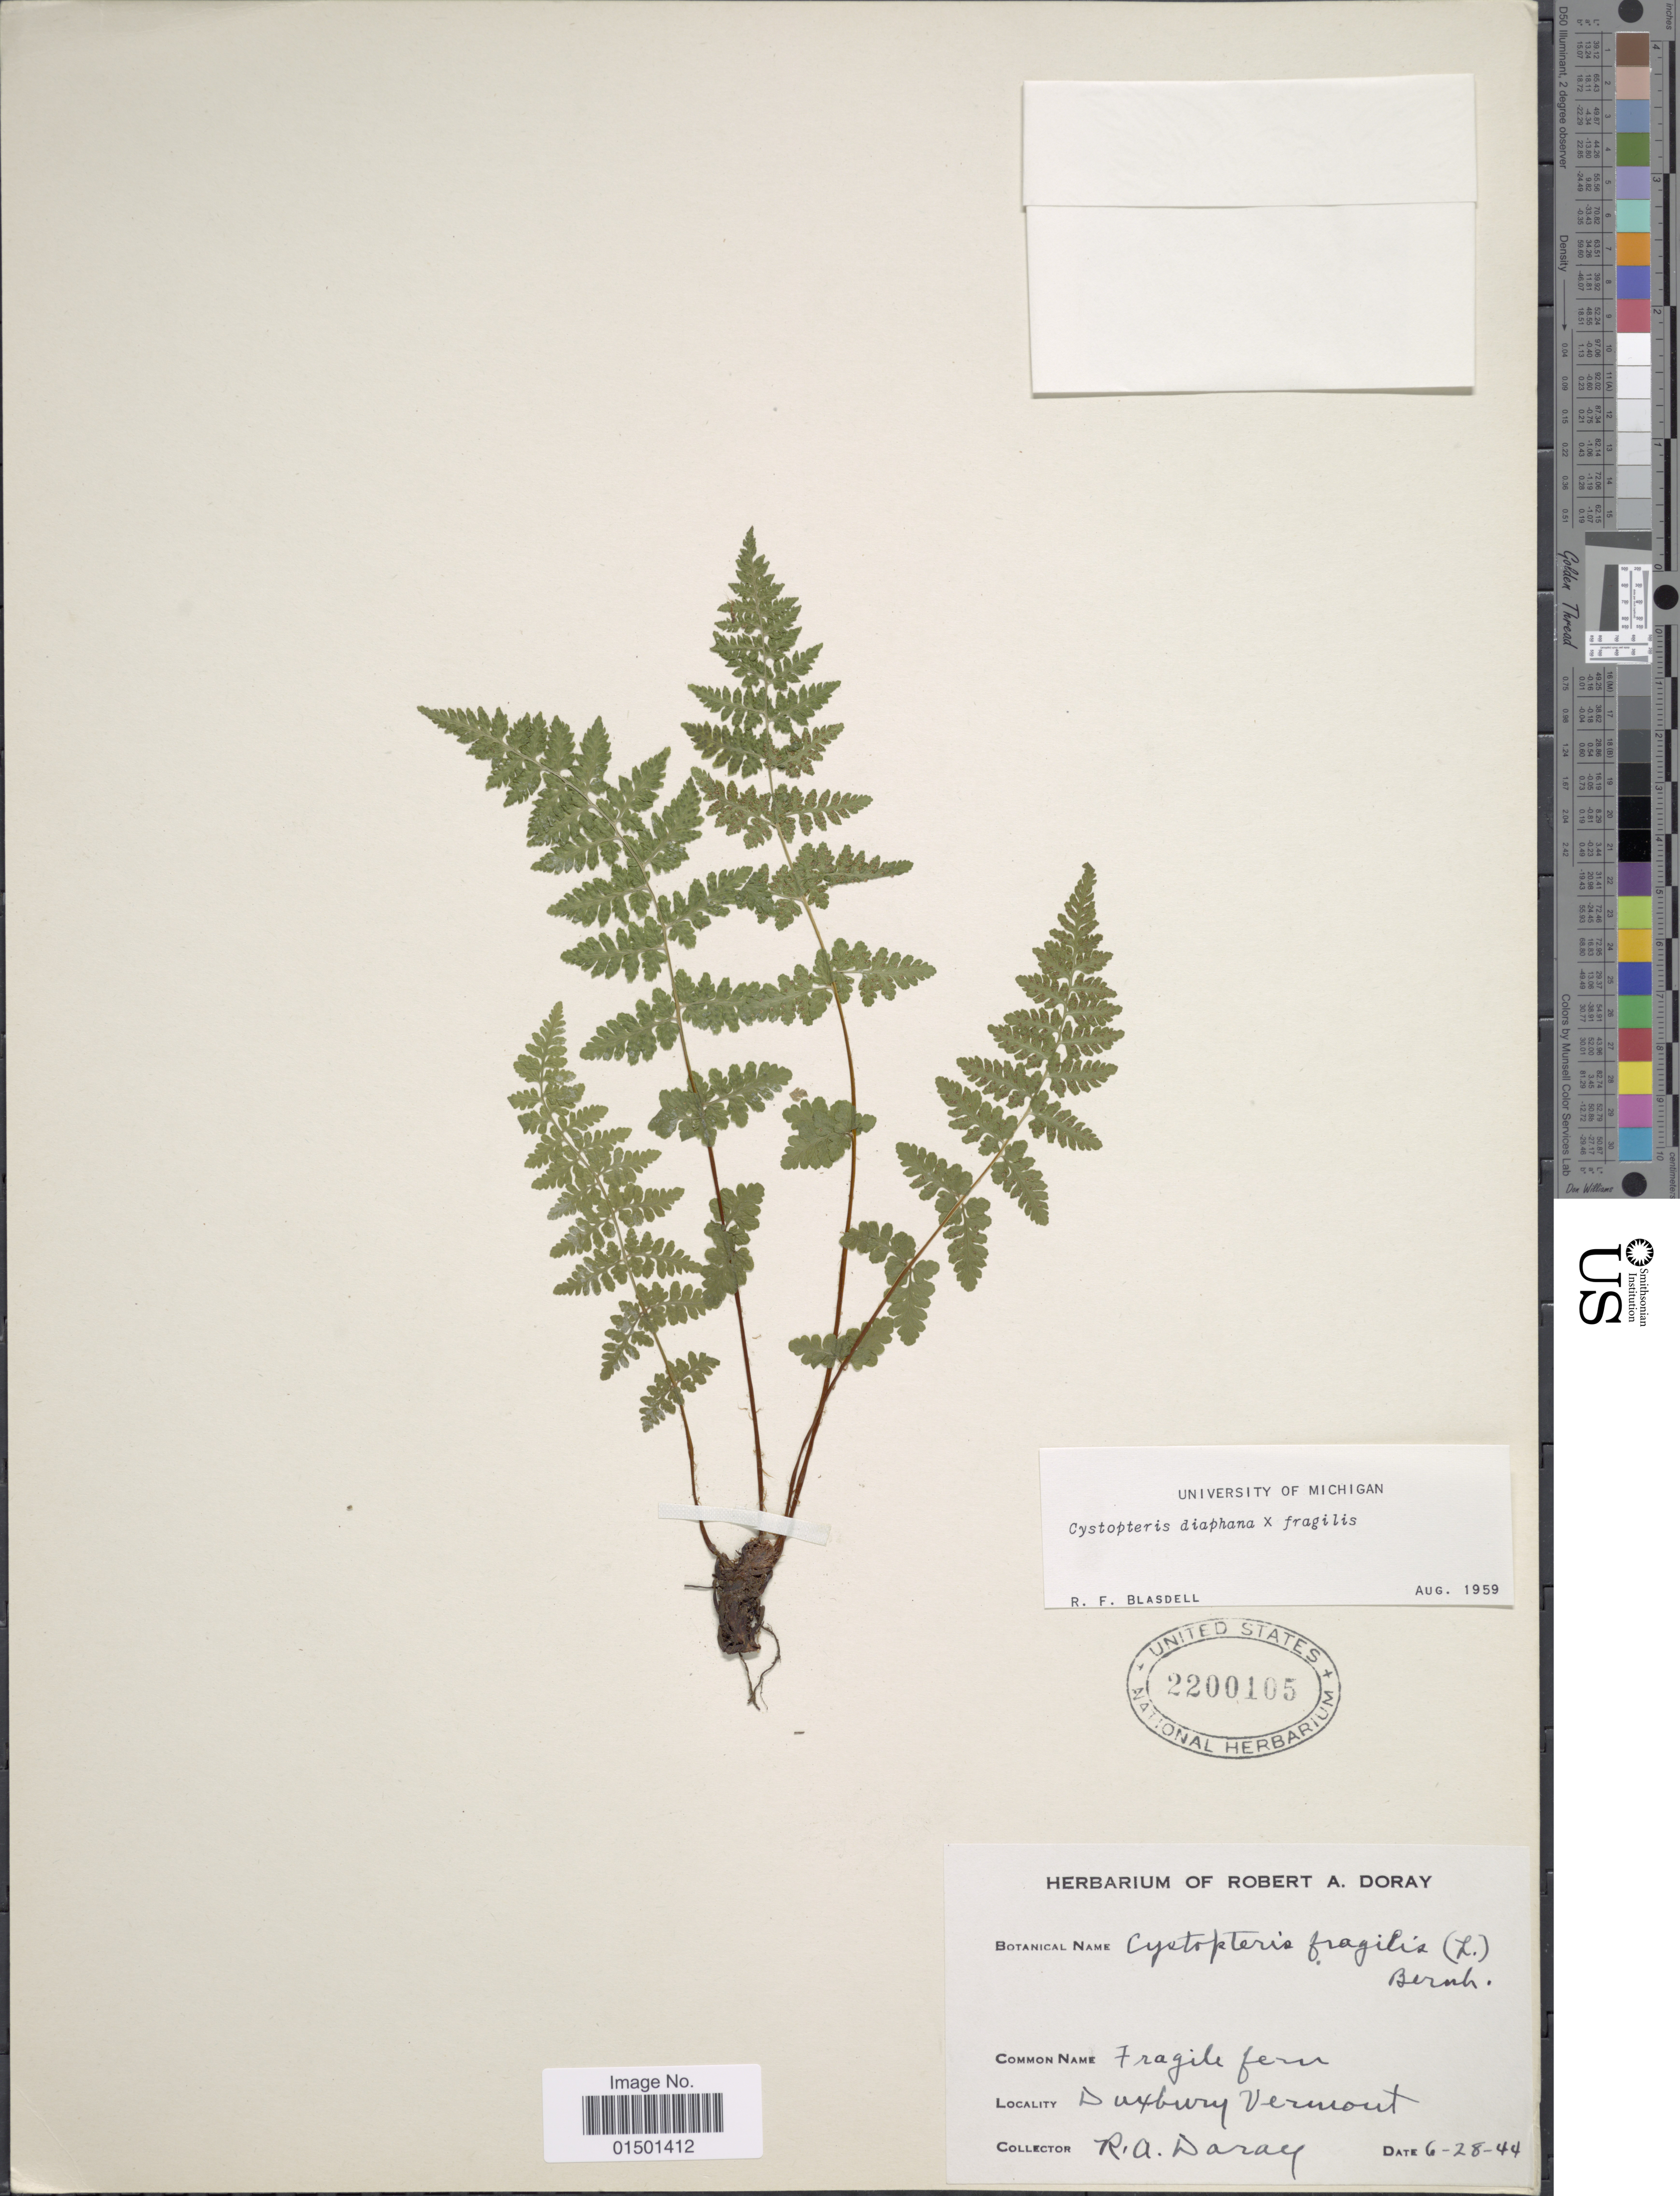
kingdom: Plantae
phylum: Tracheophyta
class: Polypodiopsida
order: Polypodiales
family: Cystopteridaceae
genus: Cystopteris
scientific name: Cystopteris diaphana x C. fragilis (L.) Bernh.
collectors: R. Doray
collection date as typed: Transcribed d/m/y: 28/6/44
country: United States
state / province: Vermont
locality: Duxbury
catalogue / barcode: US 2200105